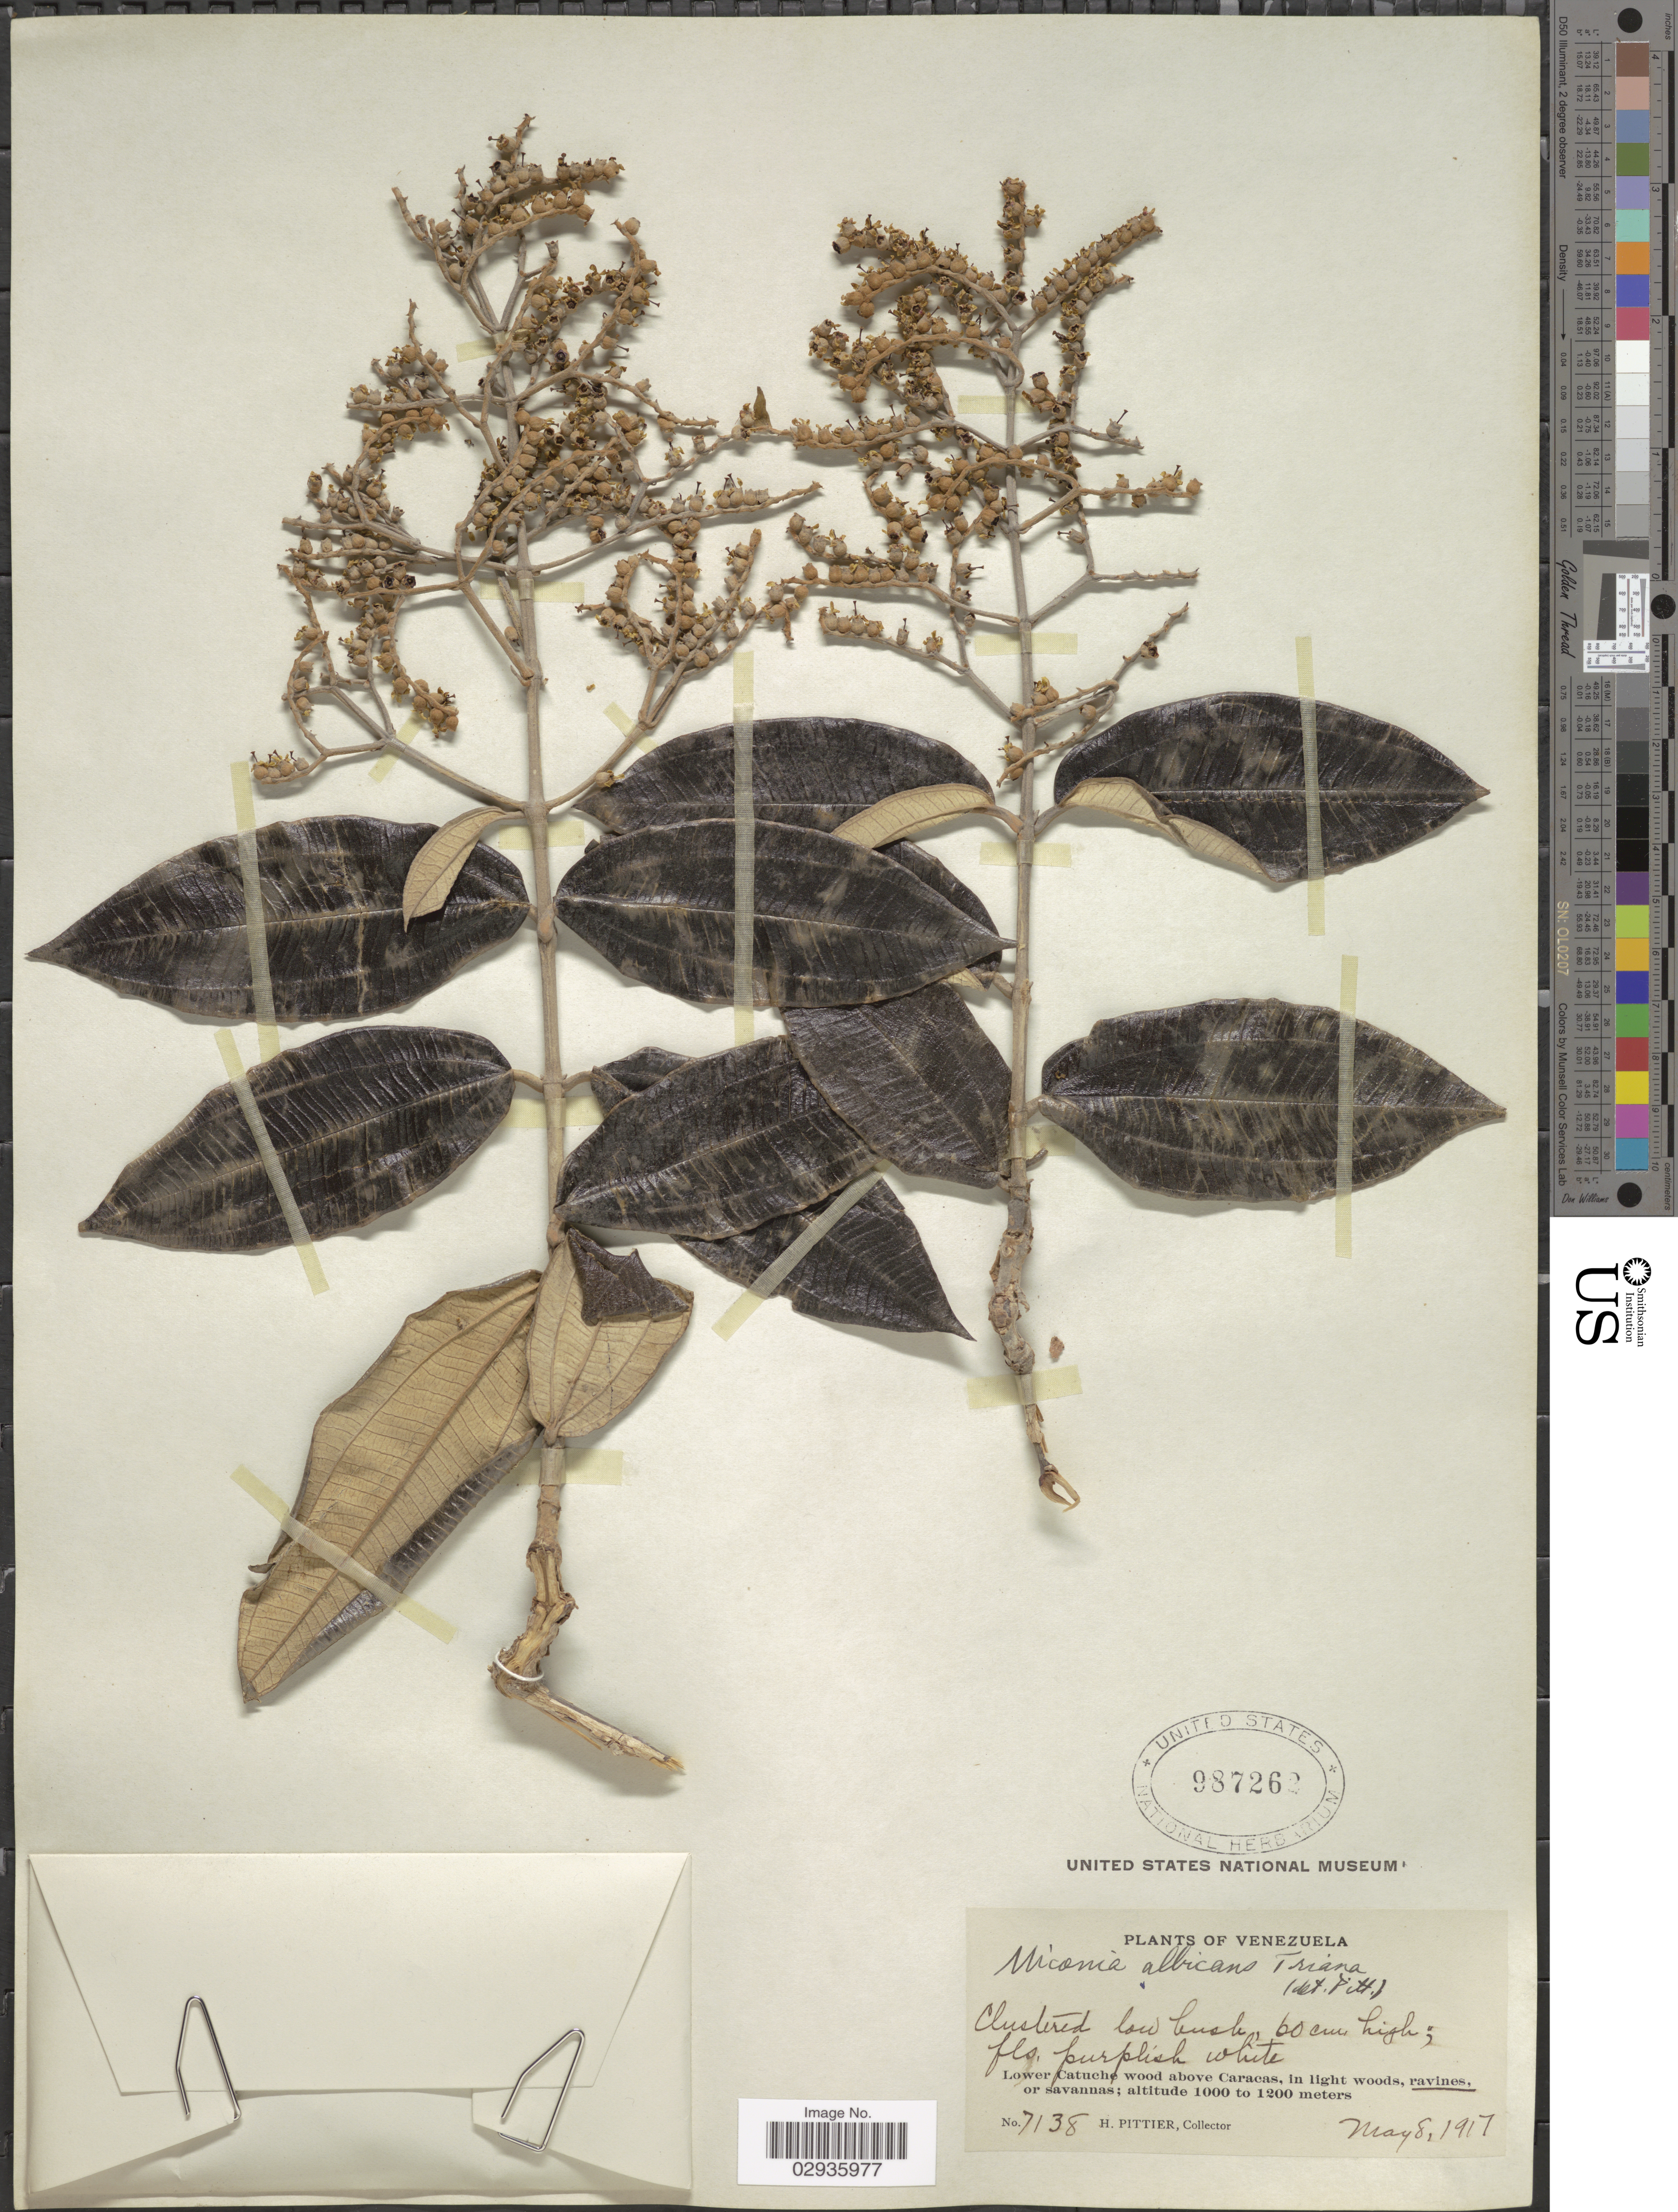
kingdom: Plantae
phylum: Tracheophyta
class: Magnoliopsida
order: Myrtales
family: Melastomataceae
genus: Miconia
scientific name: Miconia albicans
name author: (Sw.) Steud.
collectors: H. F. Pittier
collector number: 7138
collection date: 1917-05-08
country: Venezuela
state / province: Distrito Federal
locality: Lower Catuche wood above Caracas.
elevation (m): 1000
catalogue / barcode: US 987262